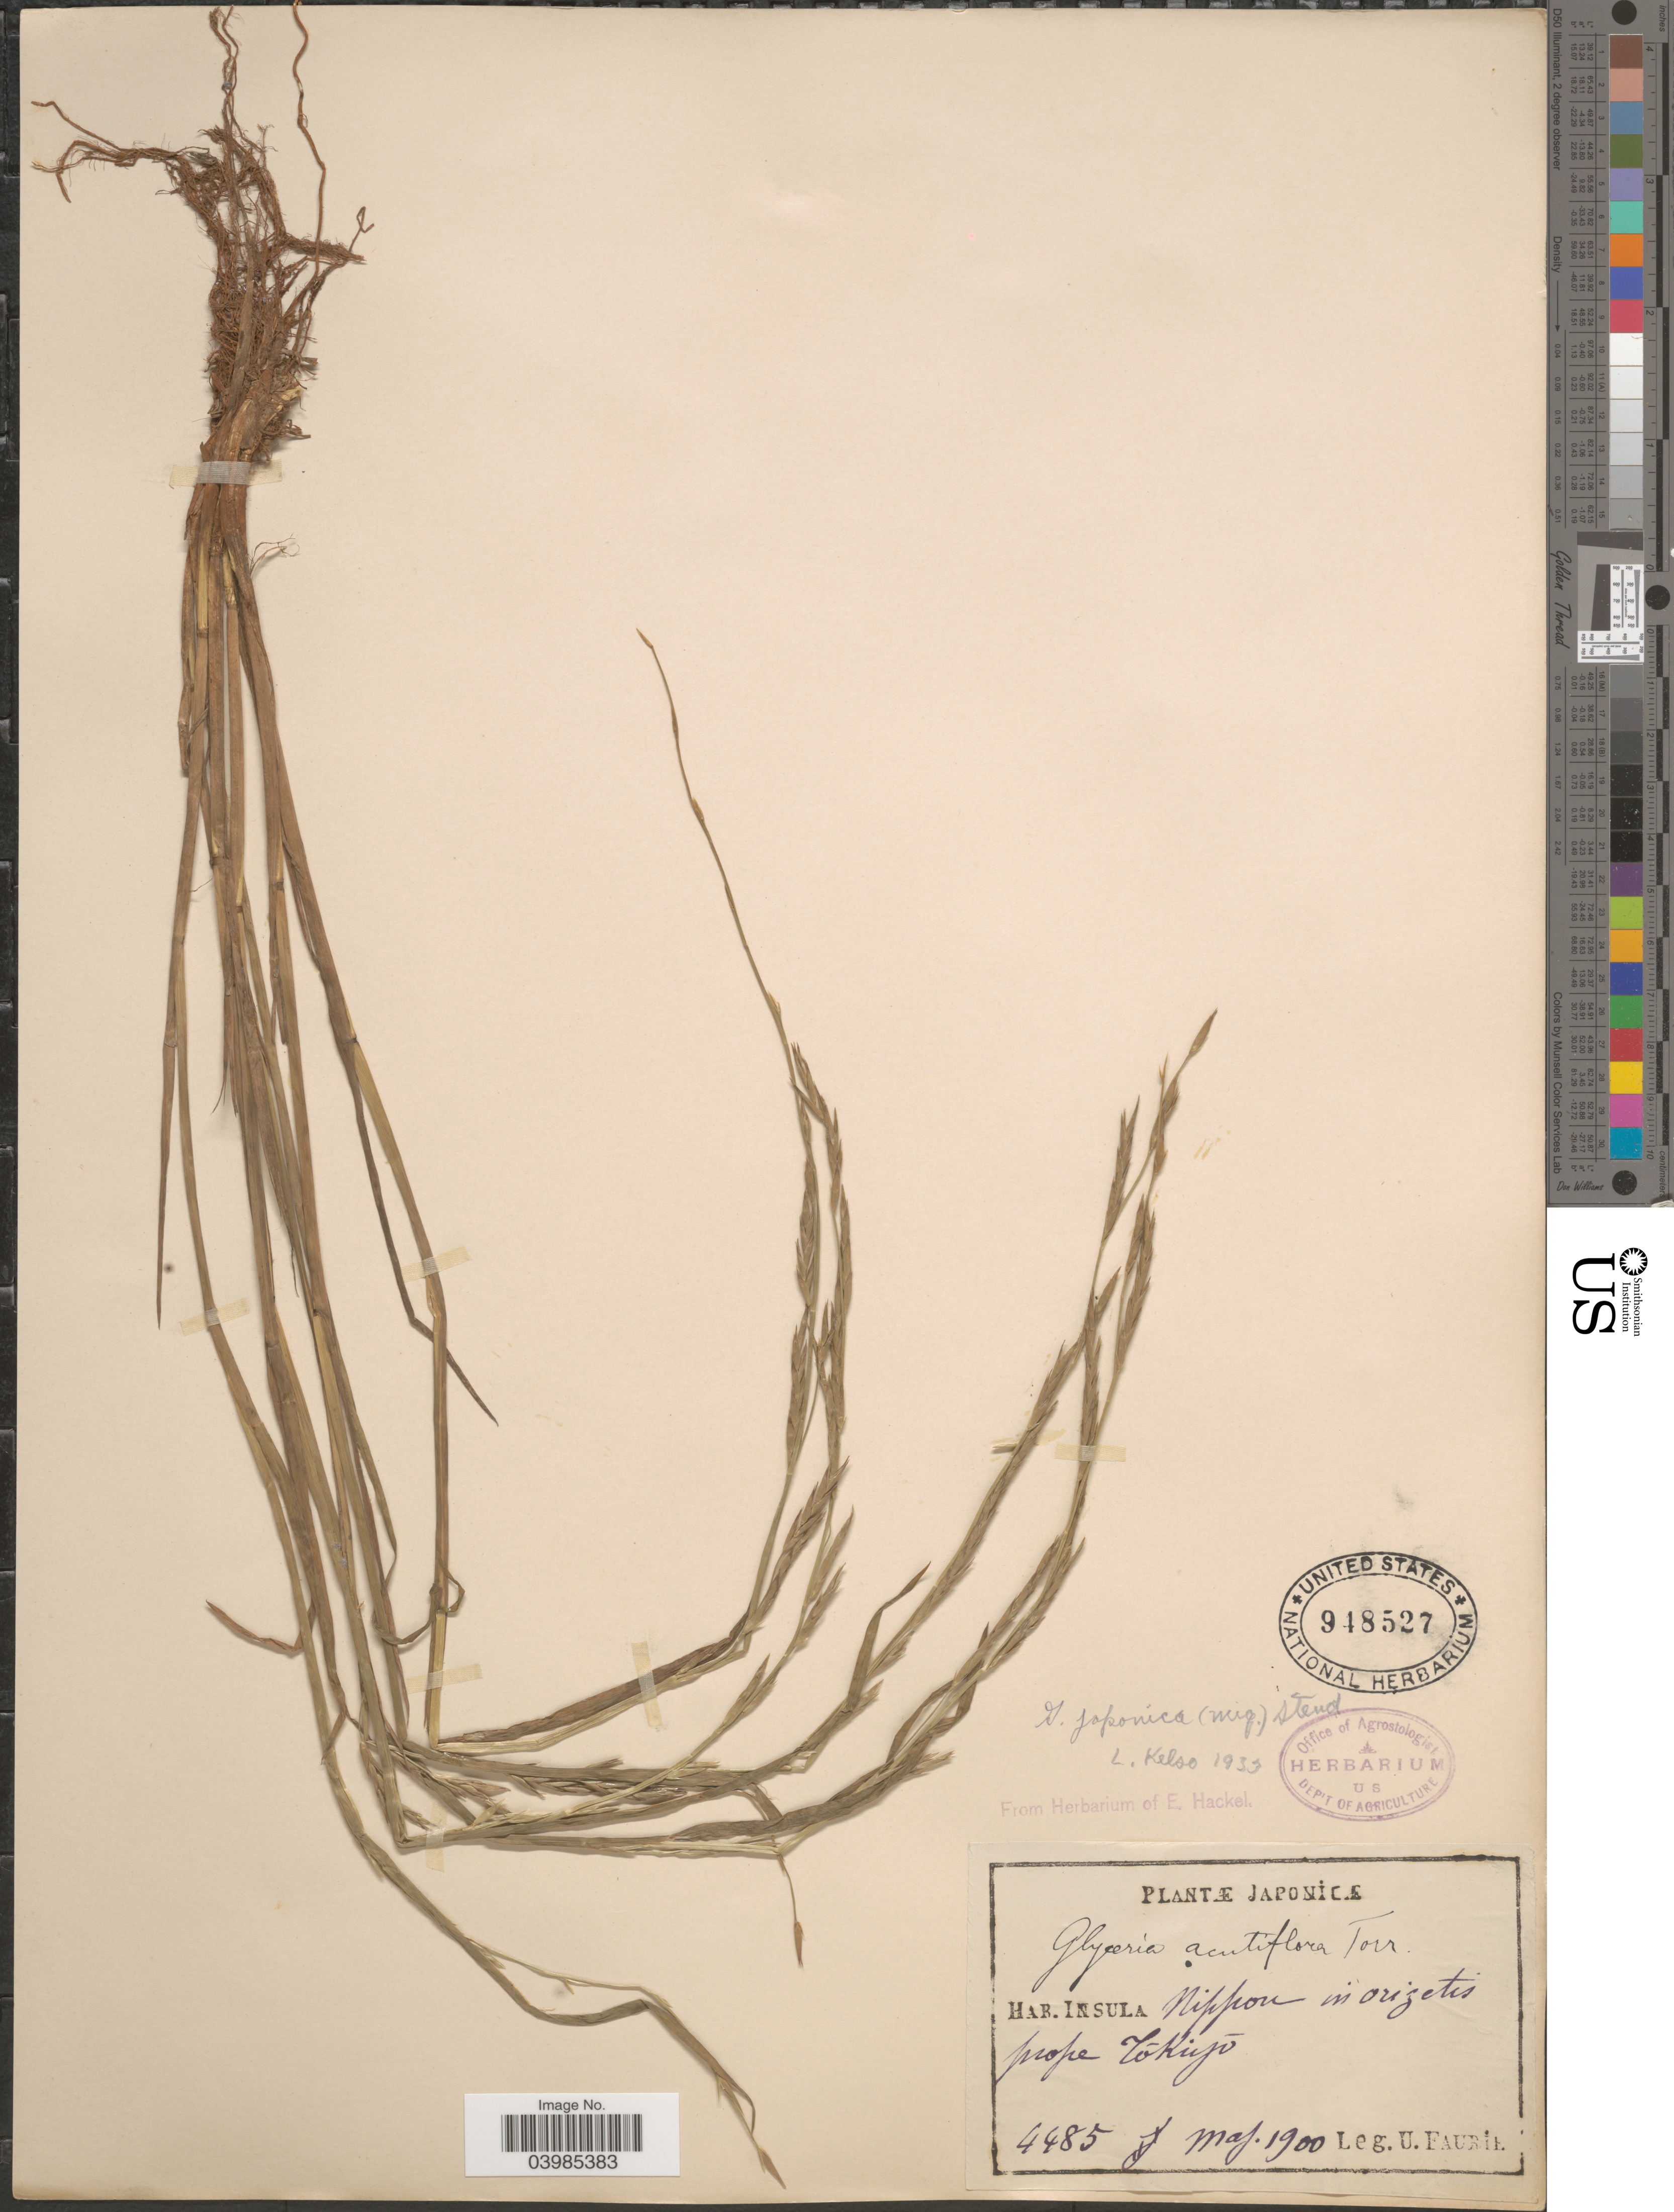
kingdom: Plantae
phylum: Tracheophyta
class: Liliopsida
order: Poales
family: Poaceae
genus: Glyceria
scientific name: Glyceria acutiflora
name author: Torr.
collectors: U. Faurie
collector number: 4485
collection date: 1900-05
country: Japan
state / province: Tokyo, Federal City of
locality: Insula. Nippon in orizetis prope Tokiyō.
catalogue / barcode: US 948527